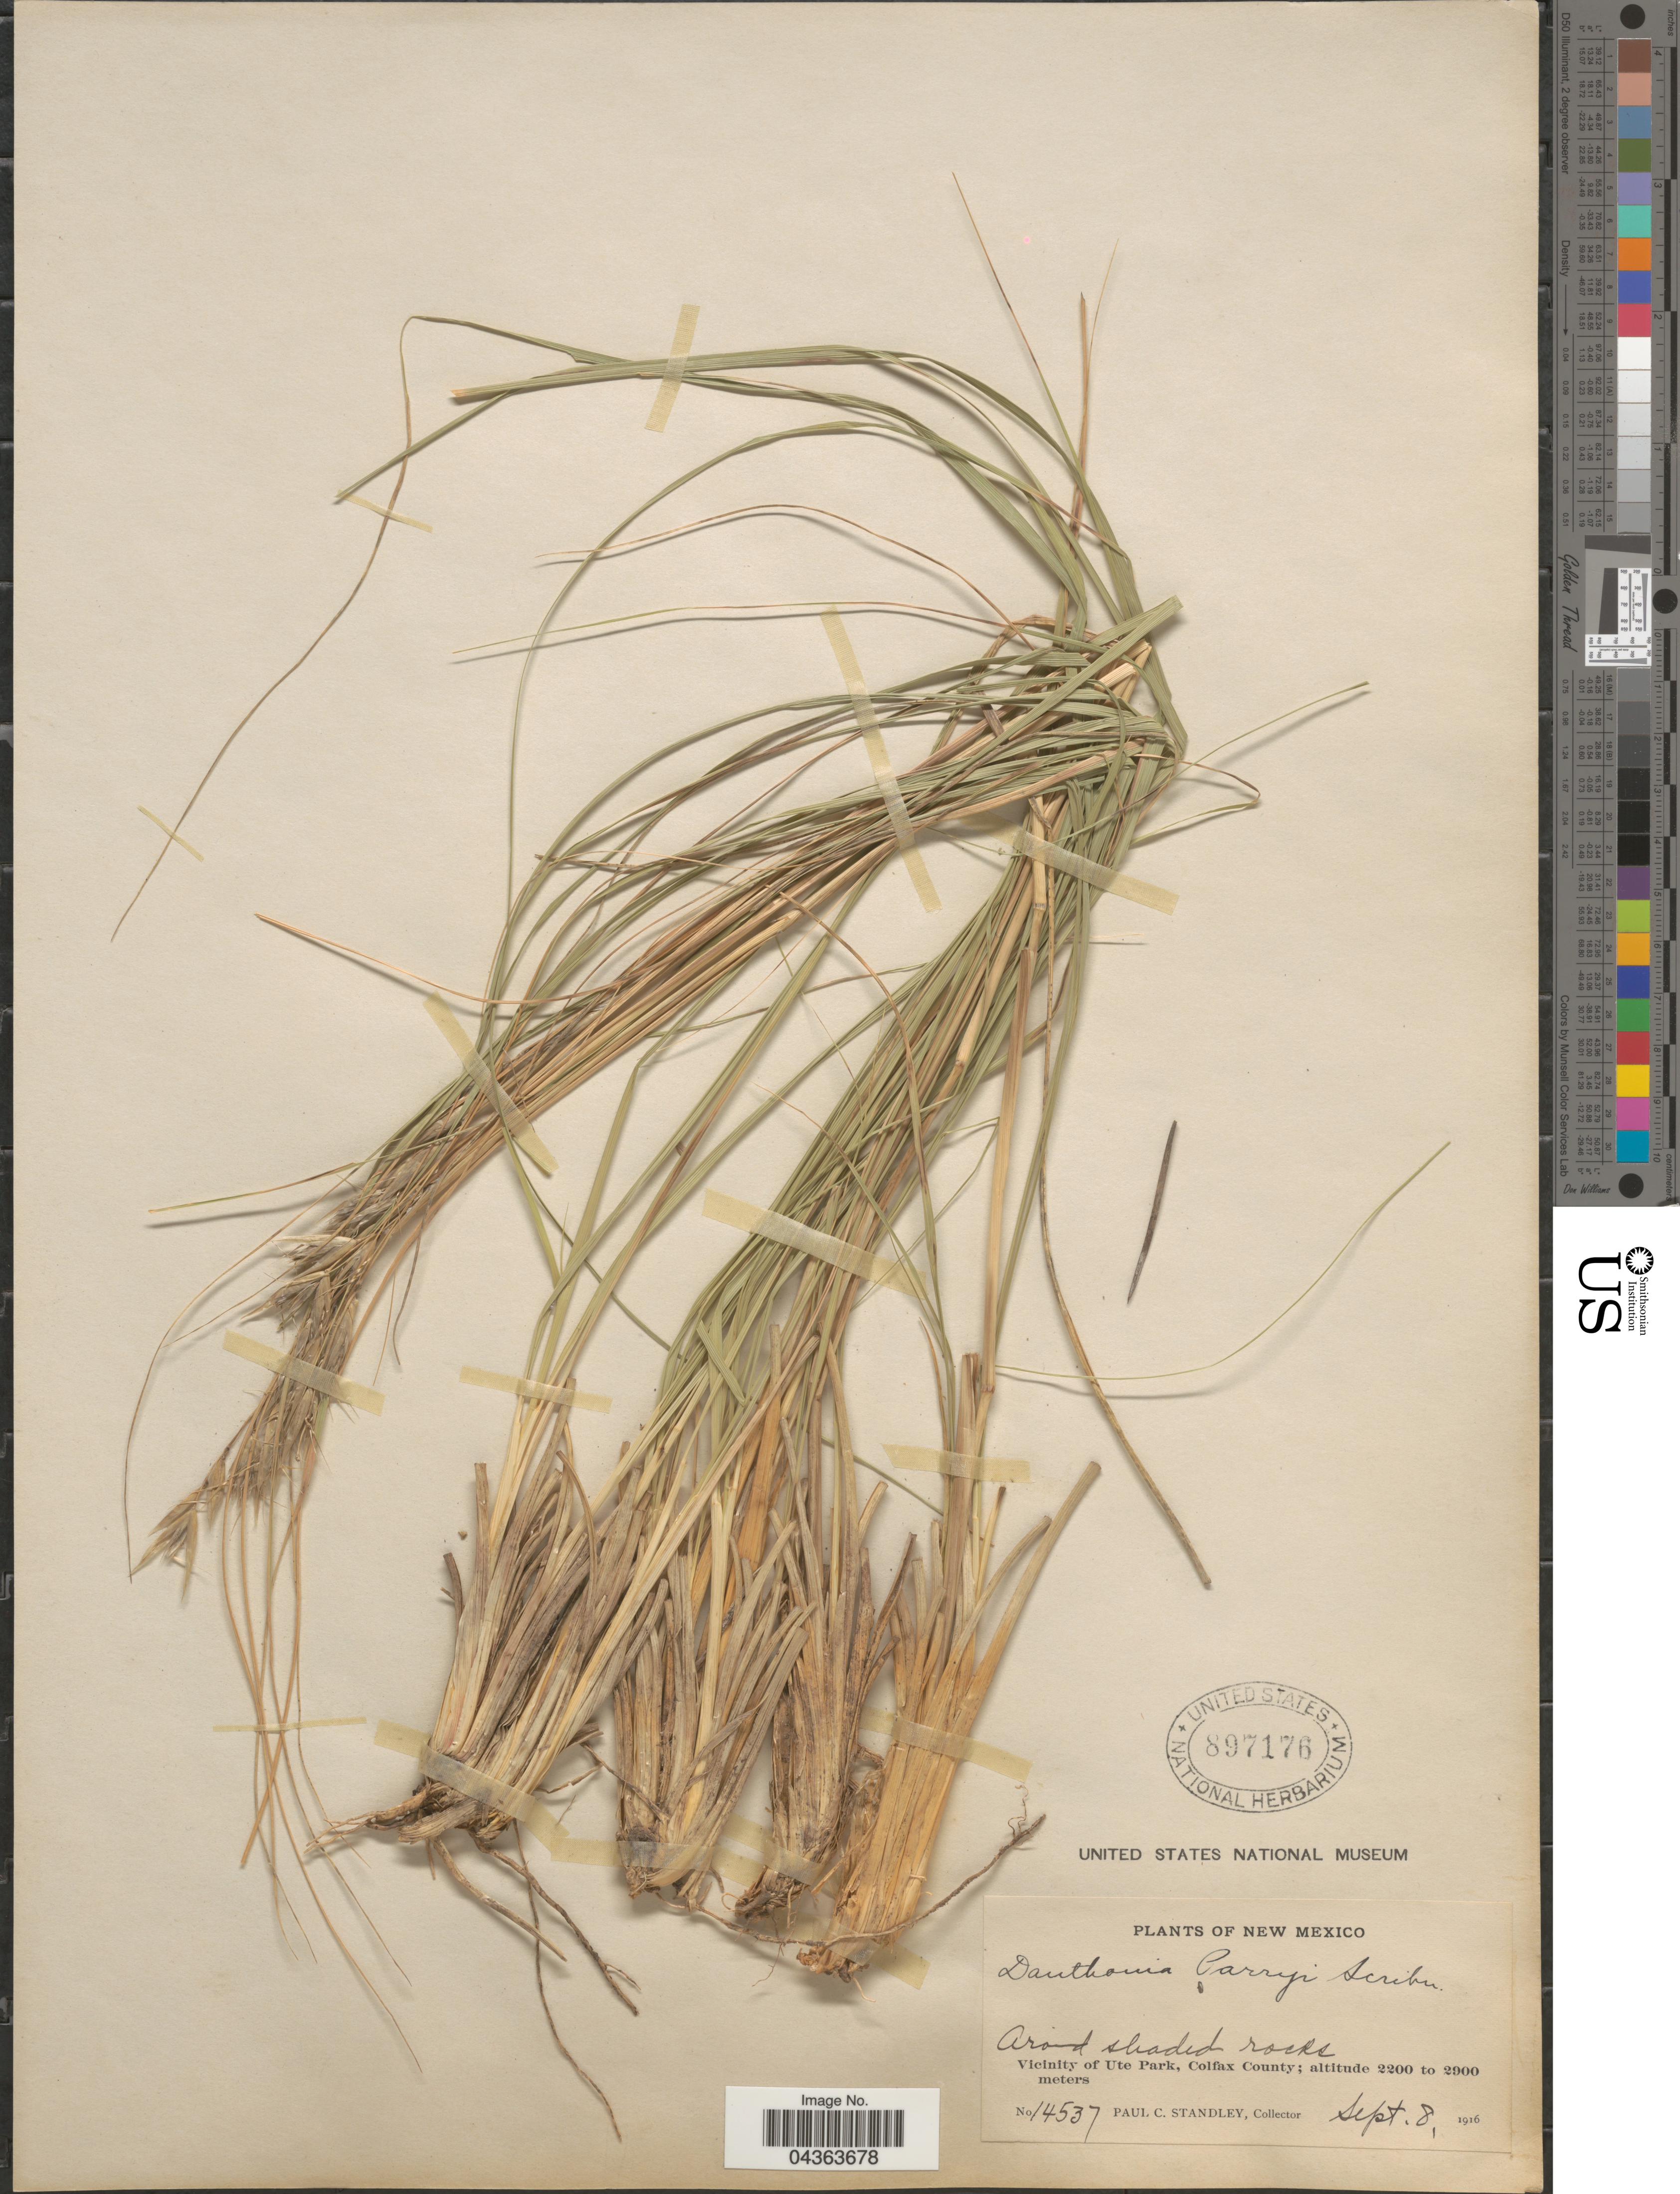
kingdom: Plantae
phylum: Tracheophyta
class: Liliopsida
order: Poales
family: Poaceae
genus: Danthonia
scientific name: Danthonia parryi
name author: Scribn.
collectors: P. C. Standley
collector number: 14537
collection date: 1916-09-08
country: United States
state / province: New Mexico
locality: Around shaded rocks. Vicinity of Ute Park, Colfax County.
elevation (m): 2200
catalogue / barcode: US 897176